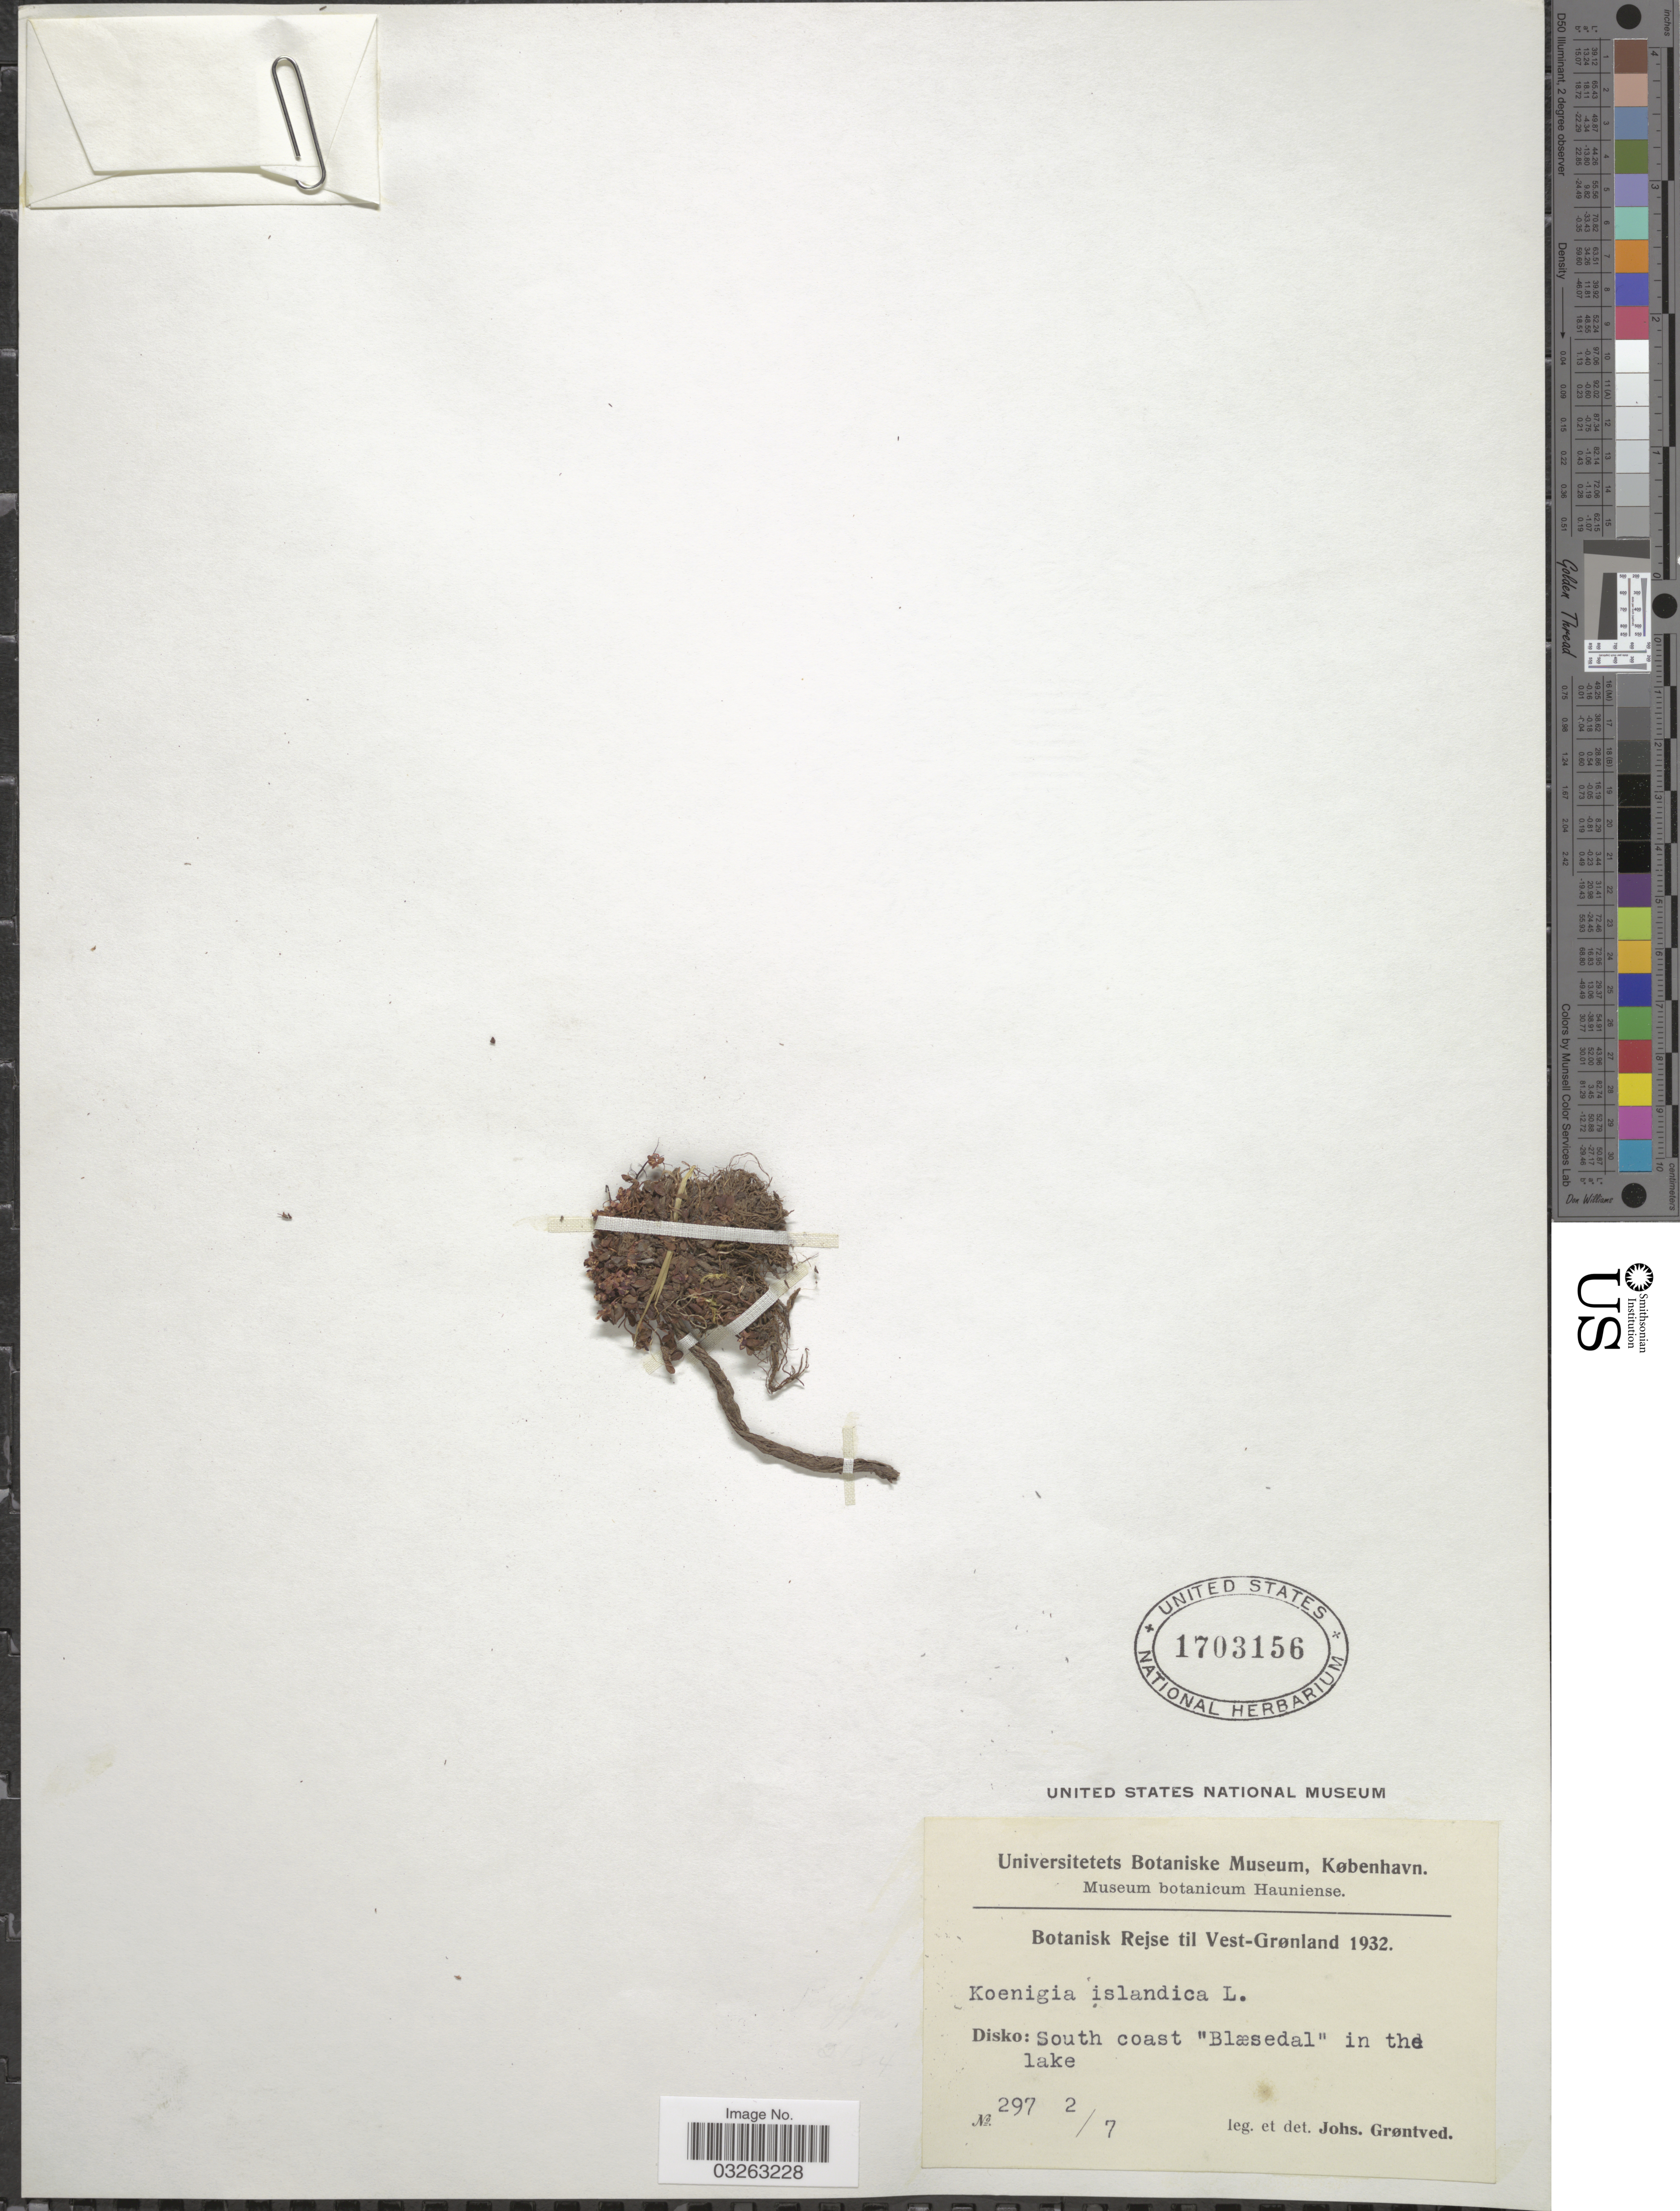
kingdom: Plantae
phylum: Tracheophyta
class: Magnoliopsida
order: Caryophyllales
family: Polygonaceae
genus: Koenigia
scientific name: Koenigia islandica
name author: L.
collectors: J. Grøntved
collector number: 297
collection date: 1932-07-02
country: Greenland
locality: Vest-Grønland. Disko: South coast "Blæsedal" in the lake.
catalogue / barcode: US 1703156